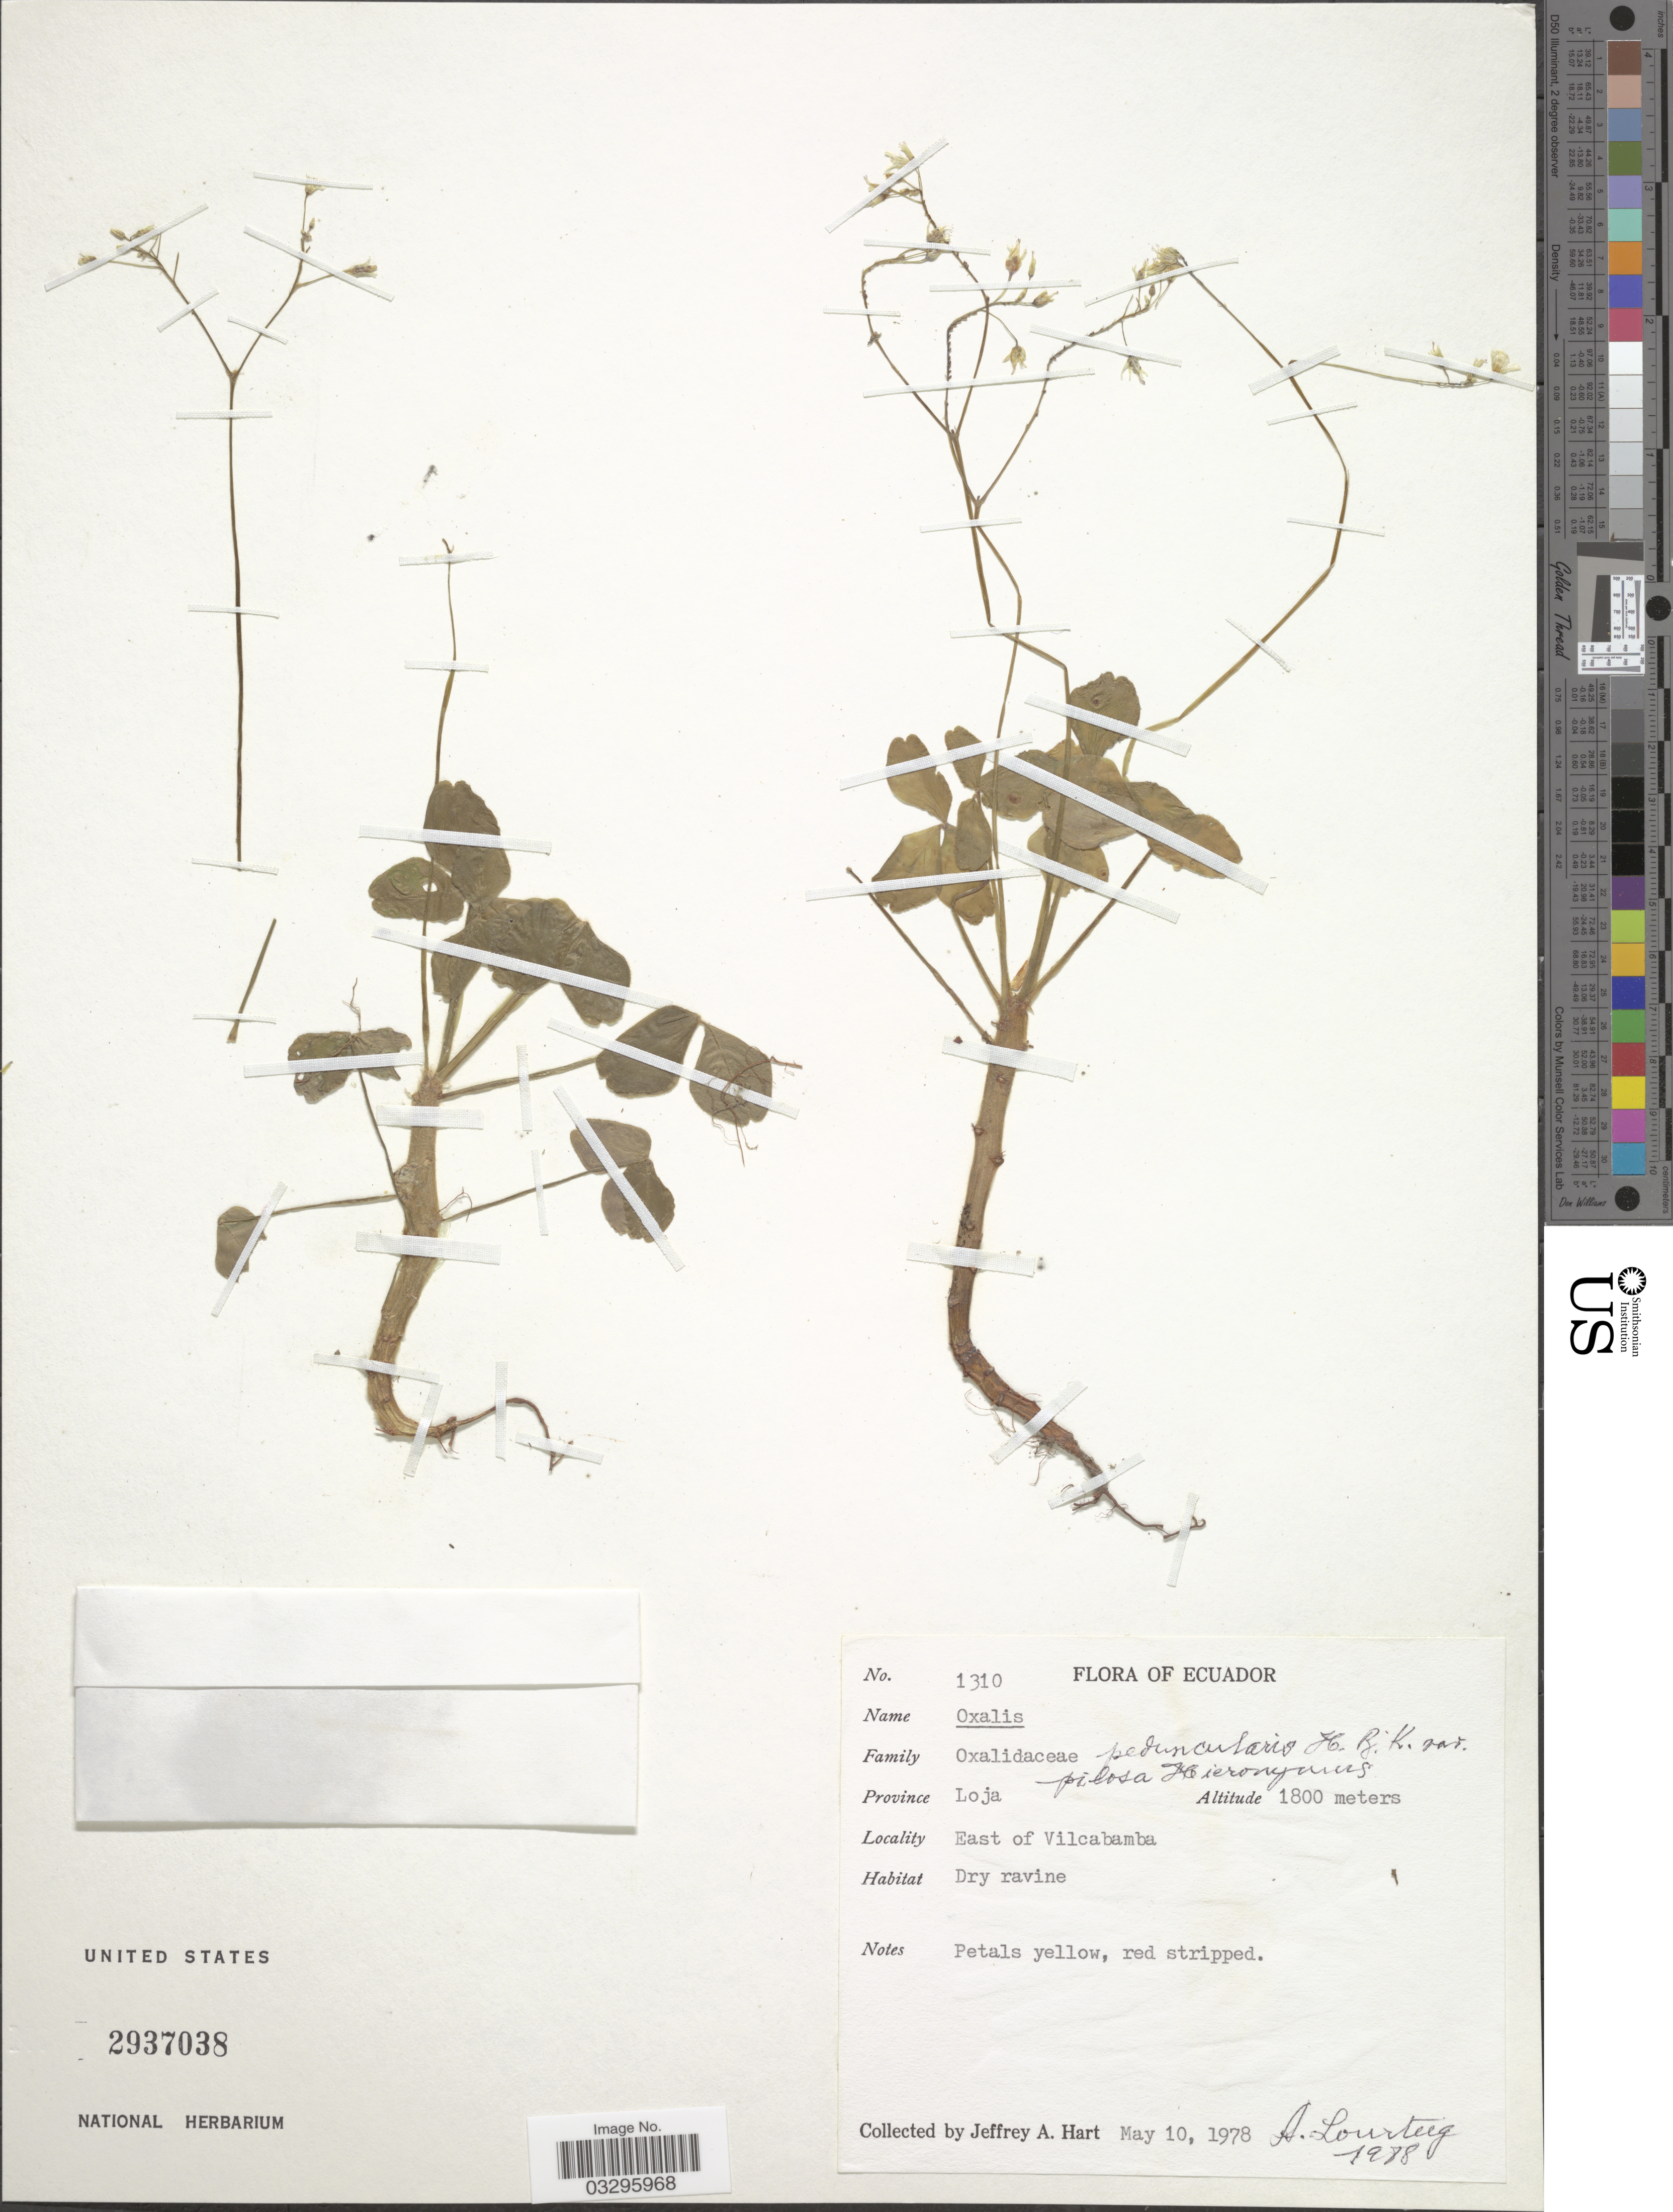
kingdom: Plantae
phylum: Tracheophyta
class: Magnoliopsida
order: Oxalidales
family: Oxalidaceae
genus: Oxalis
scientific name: Oxalis peduncularis var. pilosa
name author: Hieron.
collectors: J. A. Hart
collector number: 1310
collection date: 1978-05-10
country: Ecuador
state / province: Loja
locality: East of Vilcabamba.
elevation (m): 1800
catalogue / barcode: US 2937038